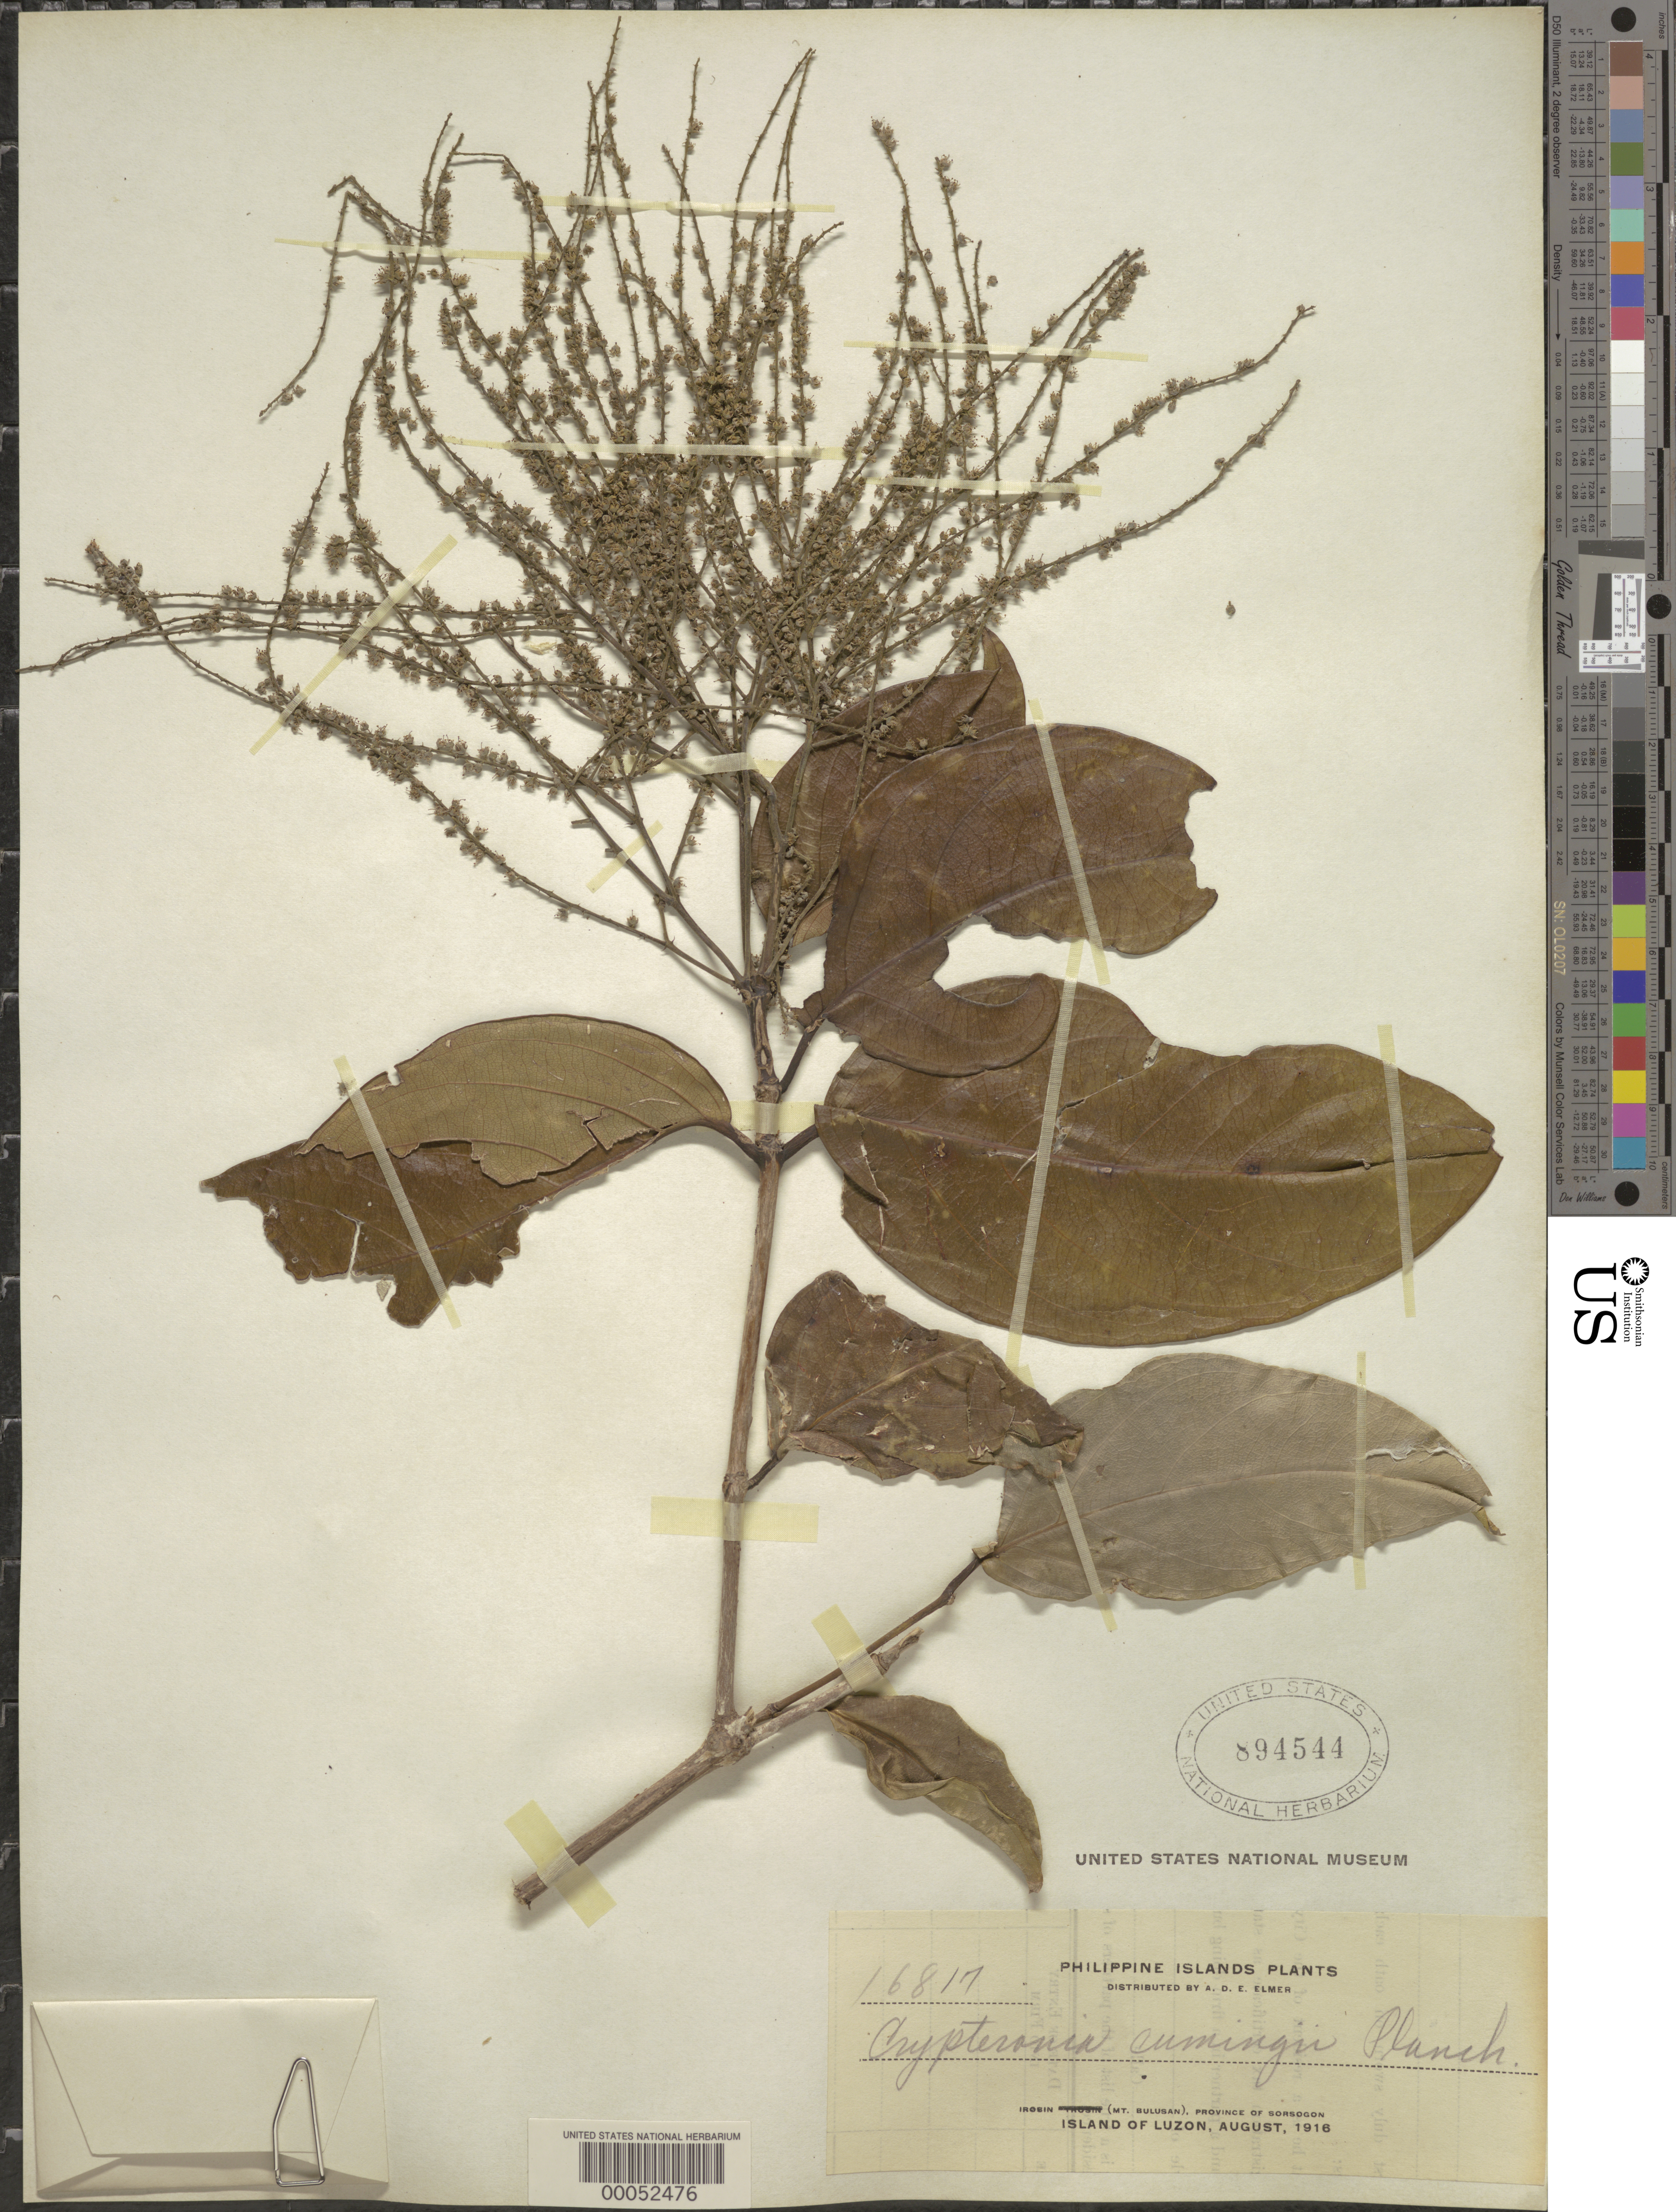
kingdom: Plantae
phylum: Tracheophyta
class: Magnoliopsida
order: Myrtales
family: Crypteroniaceae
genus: Crypteronia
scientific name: Crypteronia cumingii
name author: (Planch.) Endl.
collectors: A. D. E. Elmer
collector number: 16817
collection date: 1916-08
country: Philippines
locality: Irosin (Mt. Bulusan), Province of Sorsogon. Island of Luzon.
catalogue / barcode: US 894544